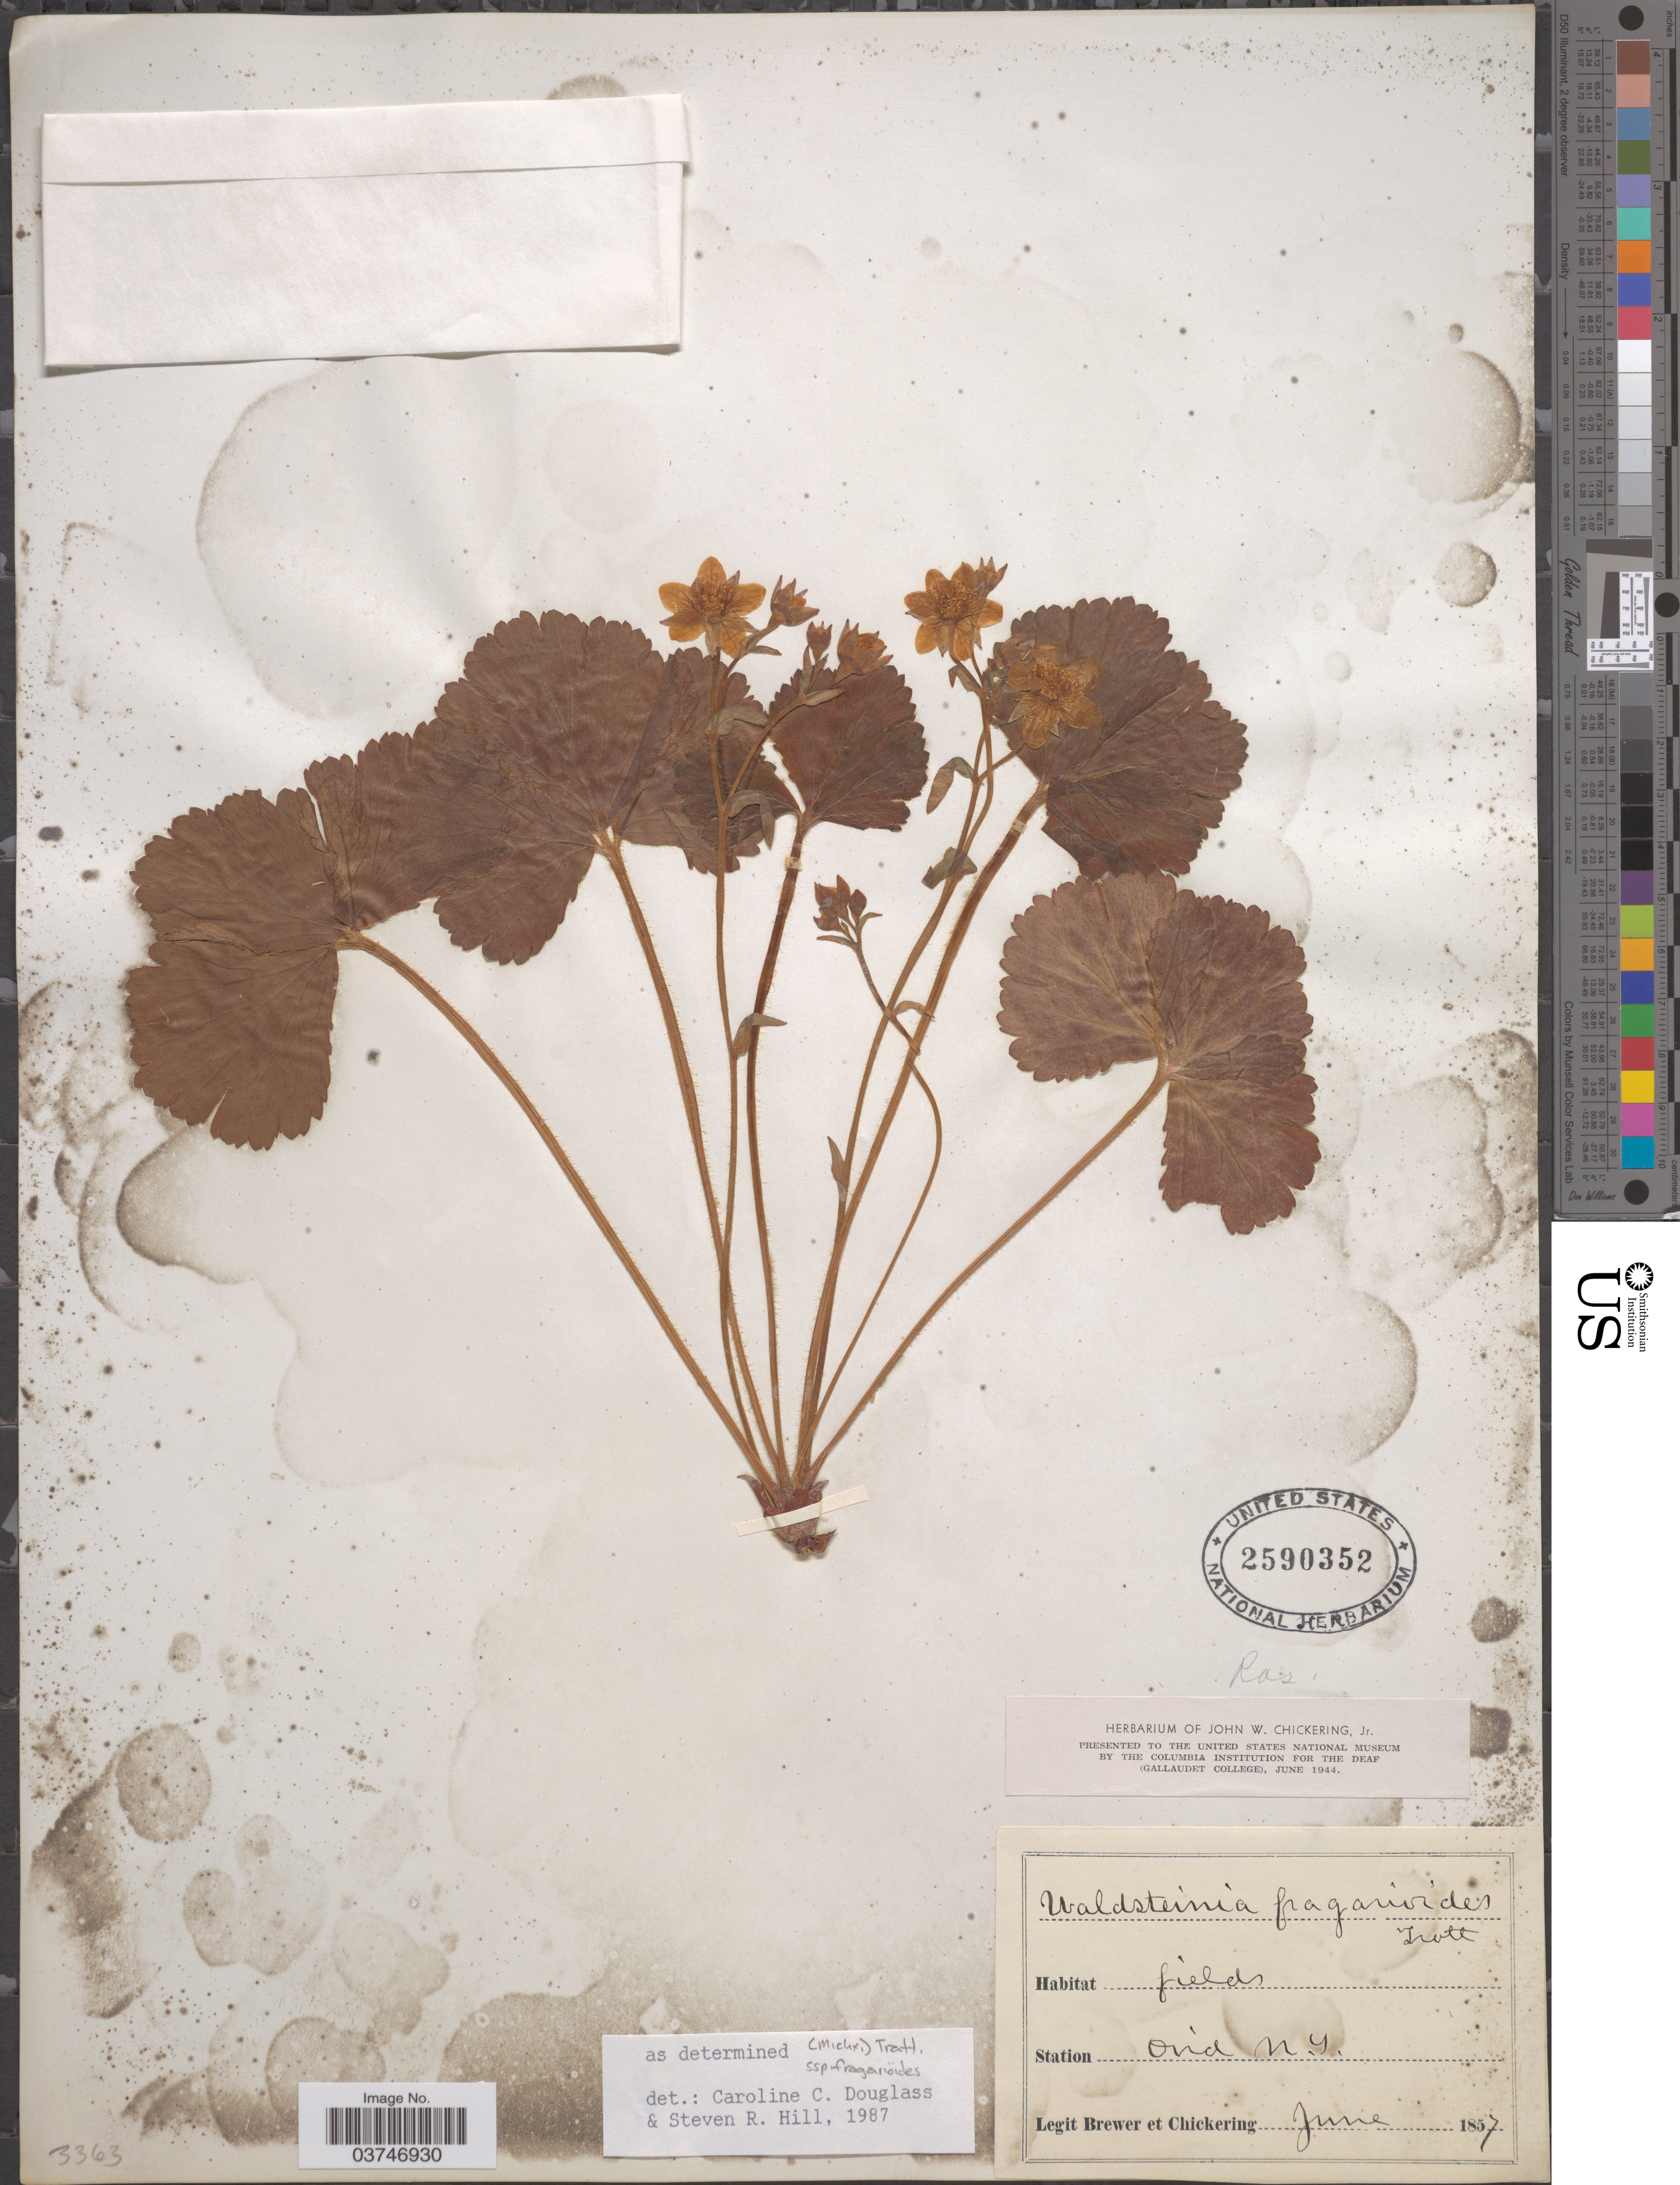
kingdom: Plantae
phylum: Tracheophyta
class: Magnoliopsida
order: Rosales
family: Rosaceae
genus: Waldsteinia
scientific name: Waldsteinia fragarioides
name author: (Michx.) Tratt.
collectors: -. Brewer & J. Chickering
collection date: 1857-06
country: United States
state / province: New York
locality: Station Ovid.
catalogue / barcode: US 2590352